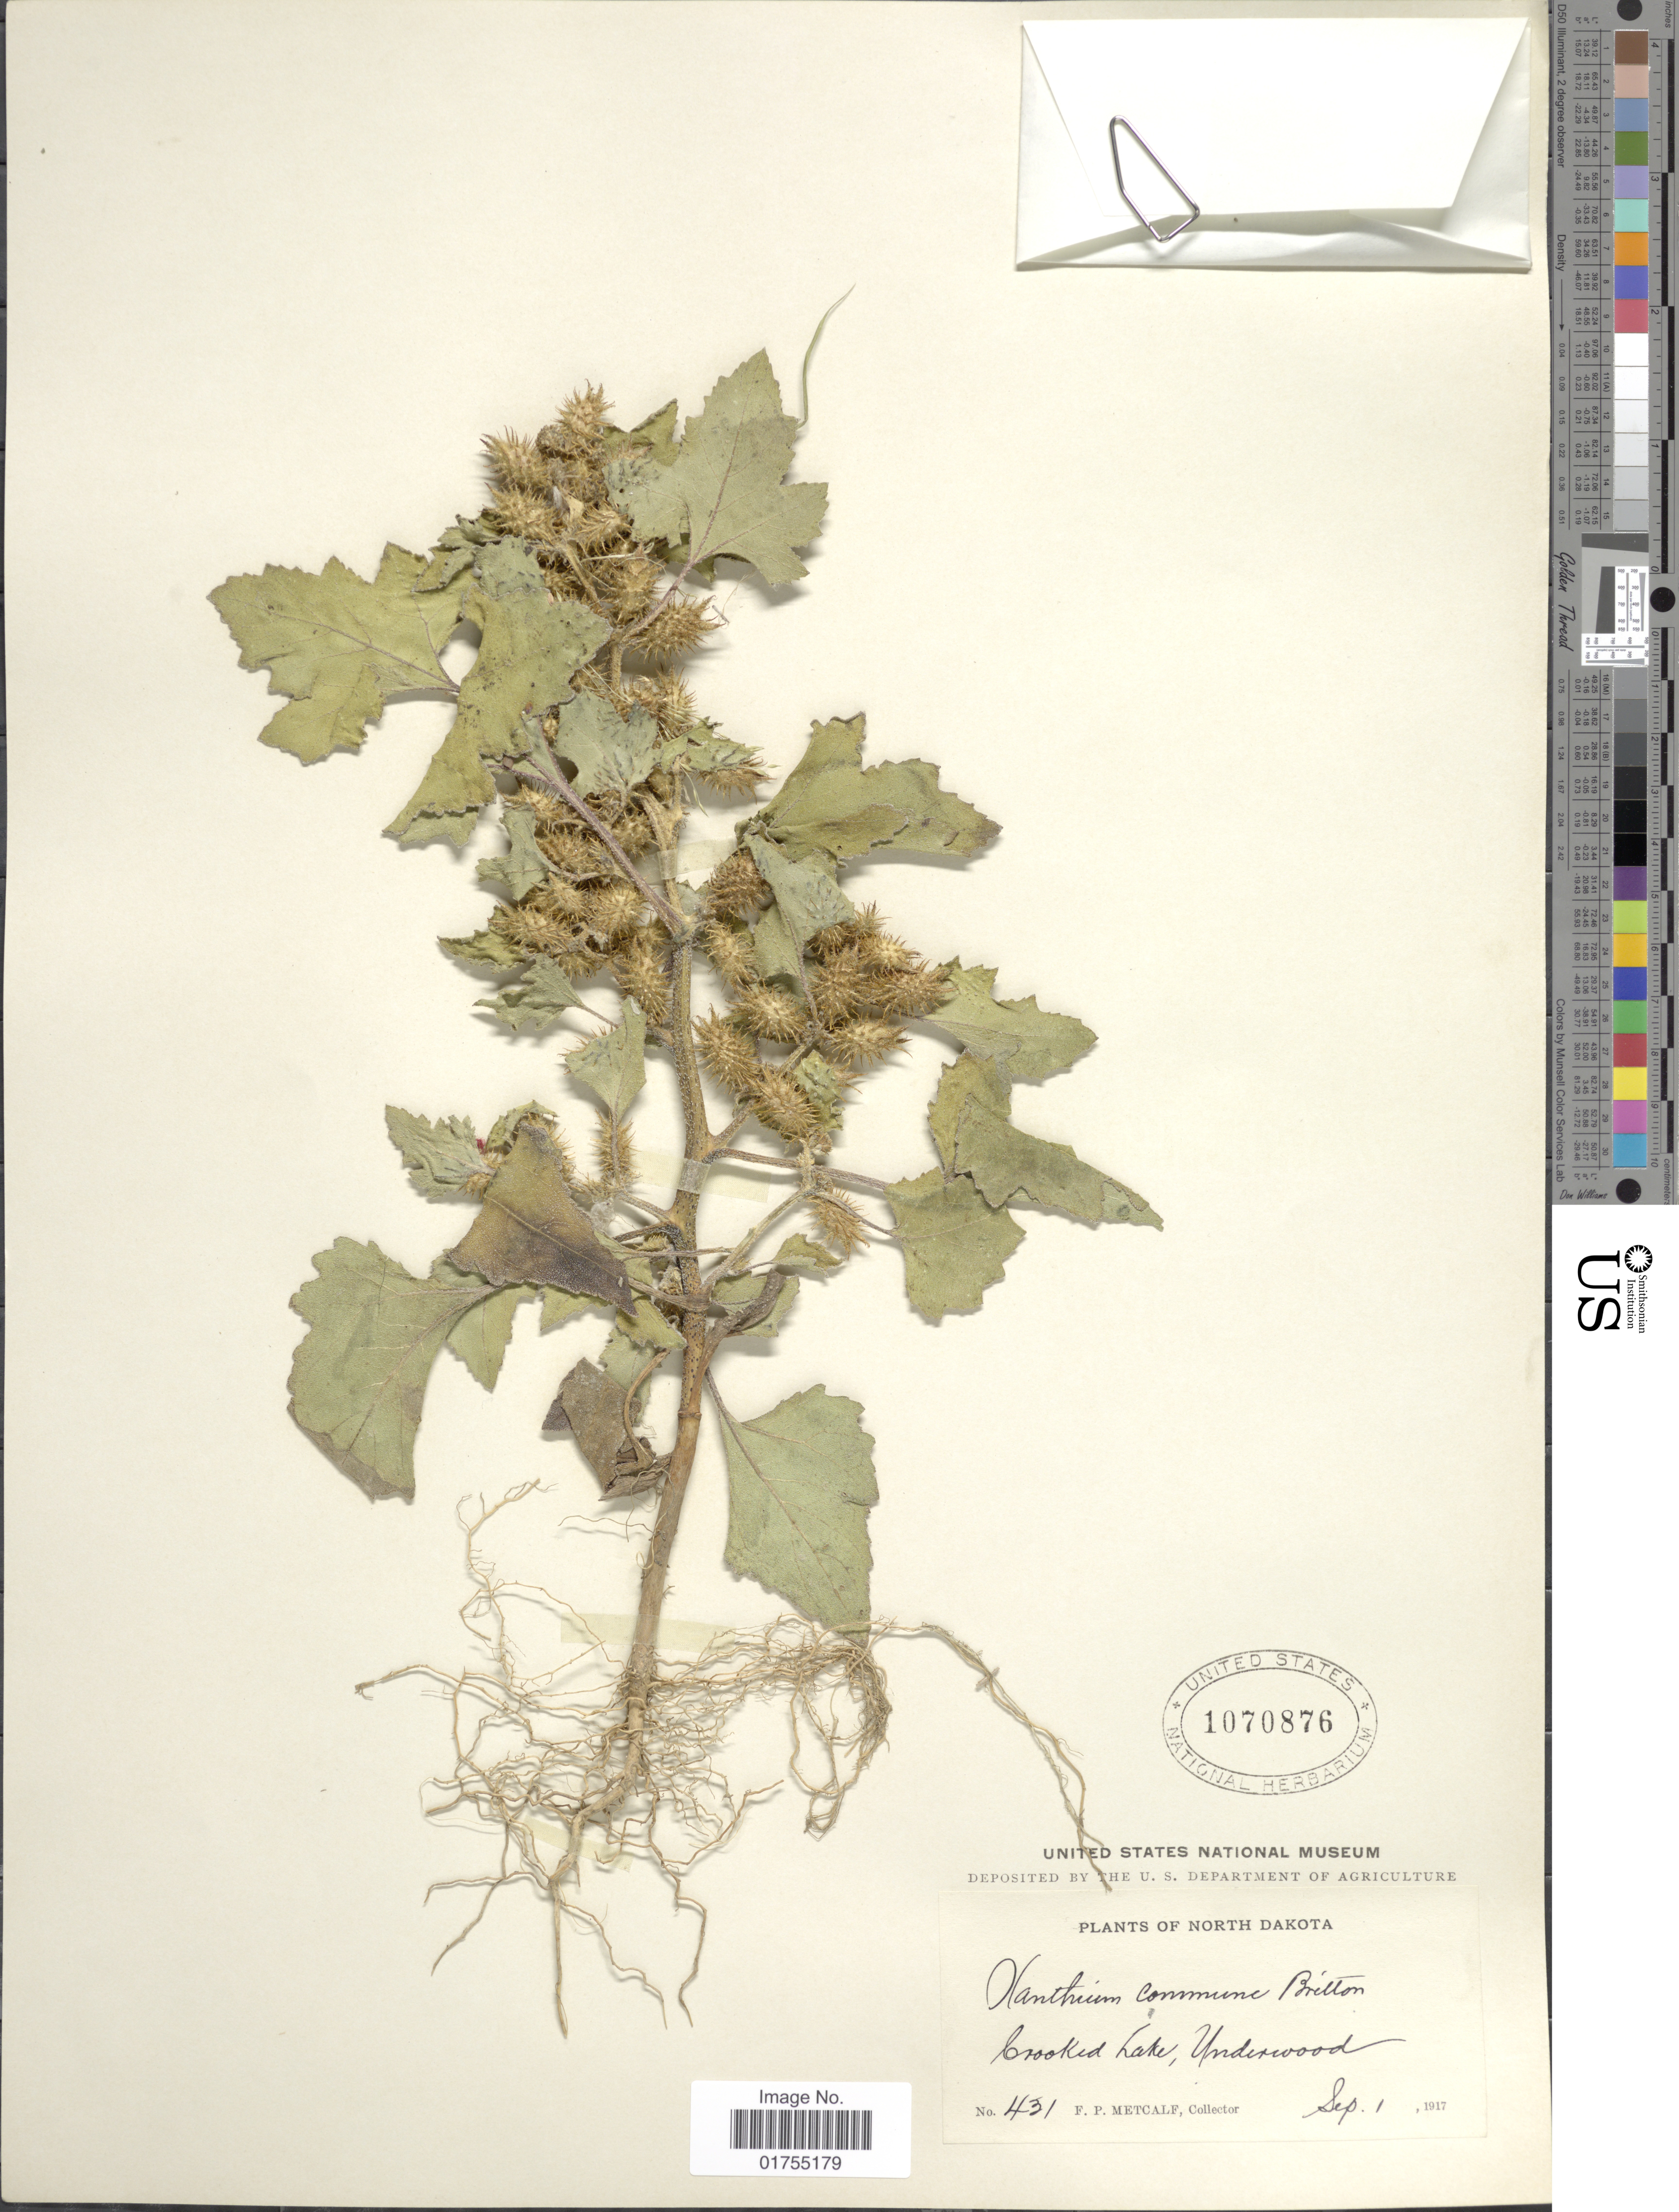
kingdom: Plantae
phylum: Tracheophyta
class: Magnoliopsida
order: Asterales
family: Asteraceae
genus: Xanthium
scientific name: Xanthium strumarium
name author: L.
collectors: F. Metcalf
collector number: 431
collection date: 1917-09-01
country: United States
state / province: North Dakota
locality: Crooked Lake, Underwood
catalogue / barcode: US 1070876